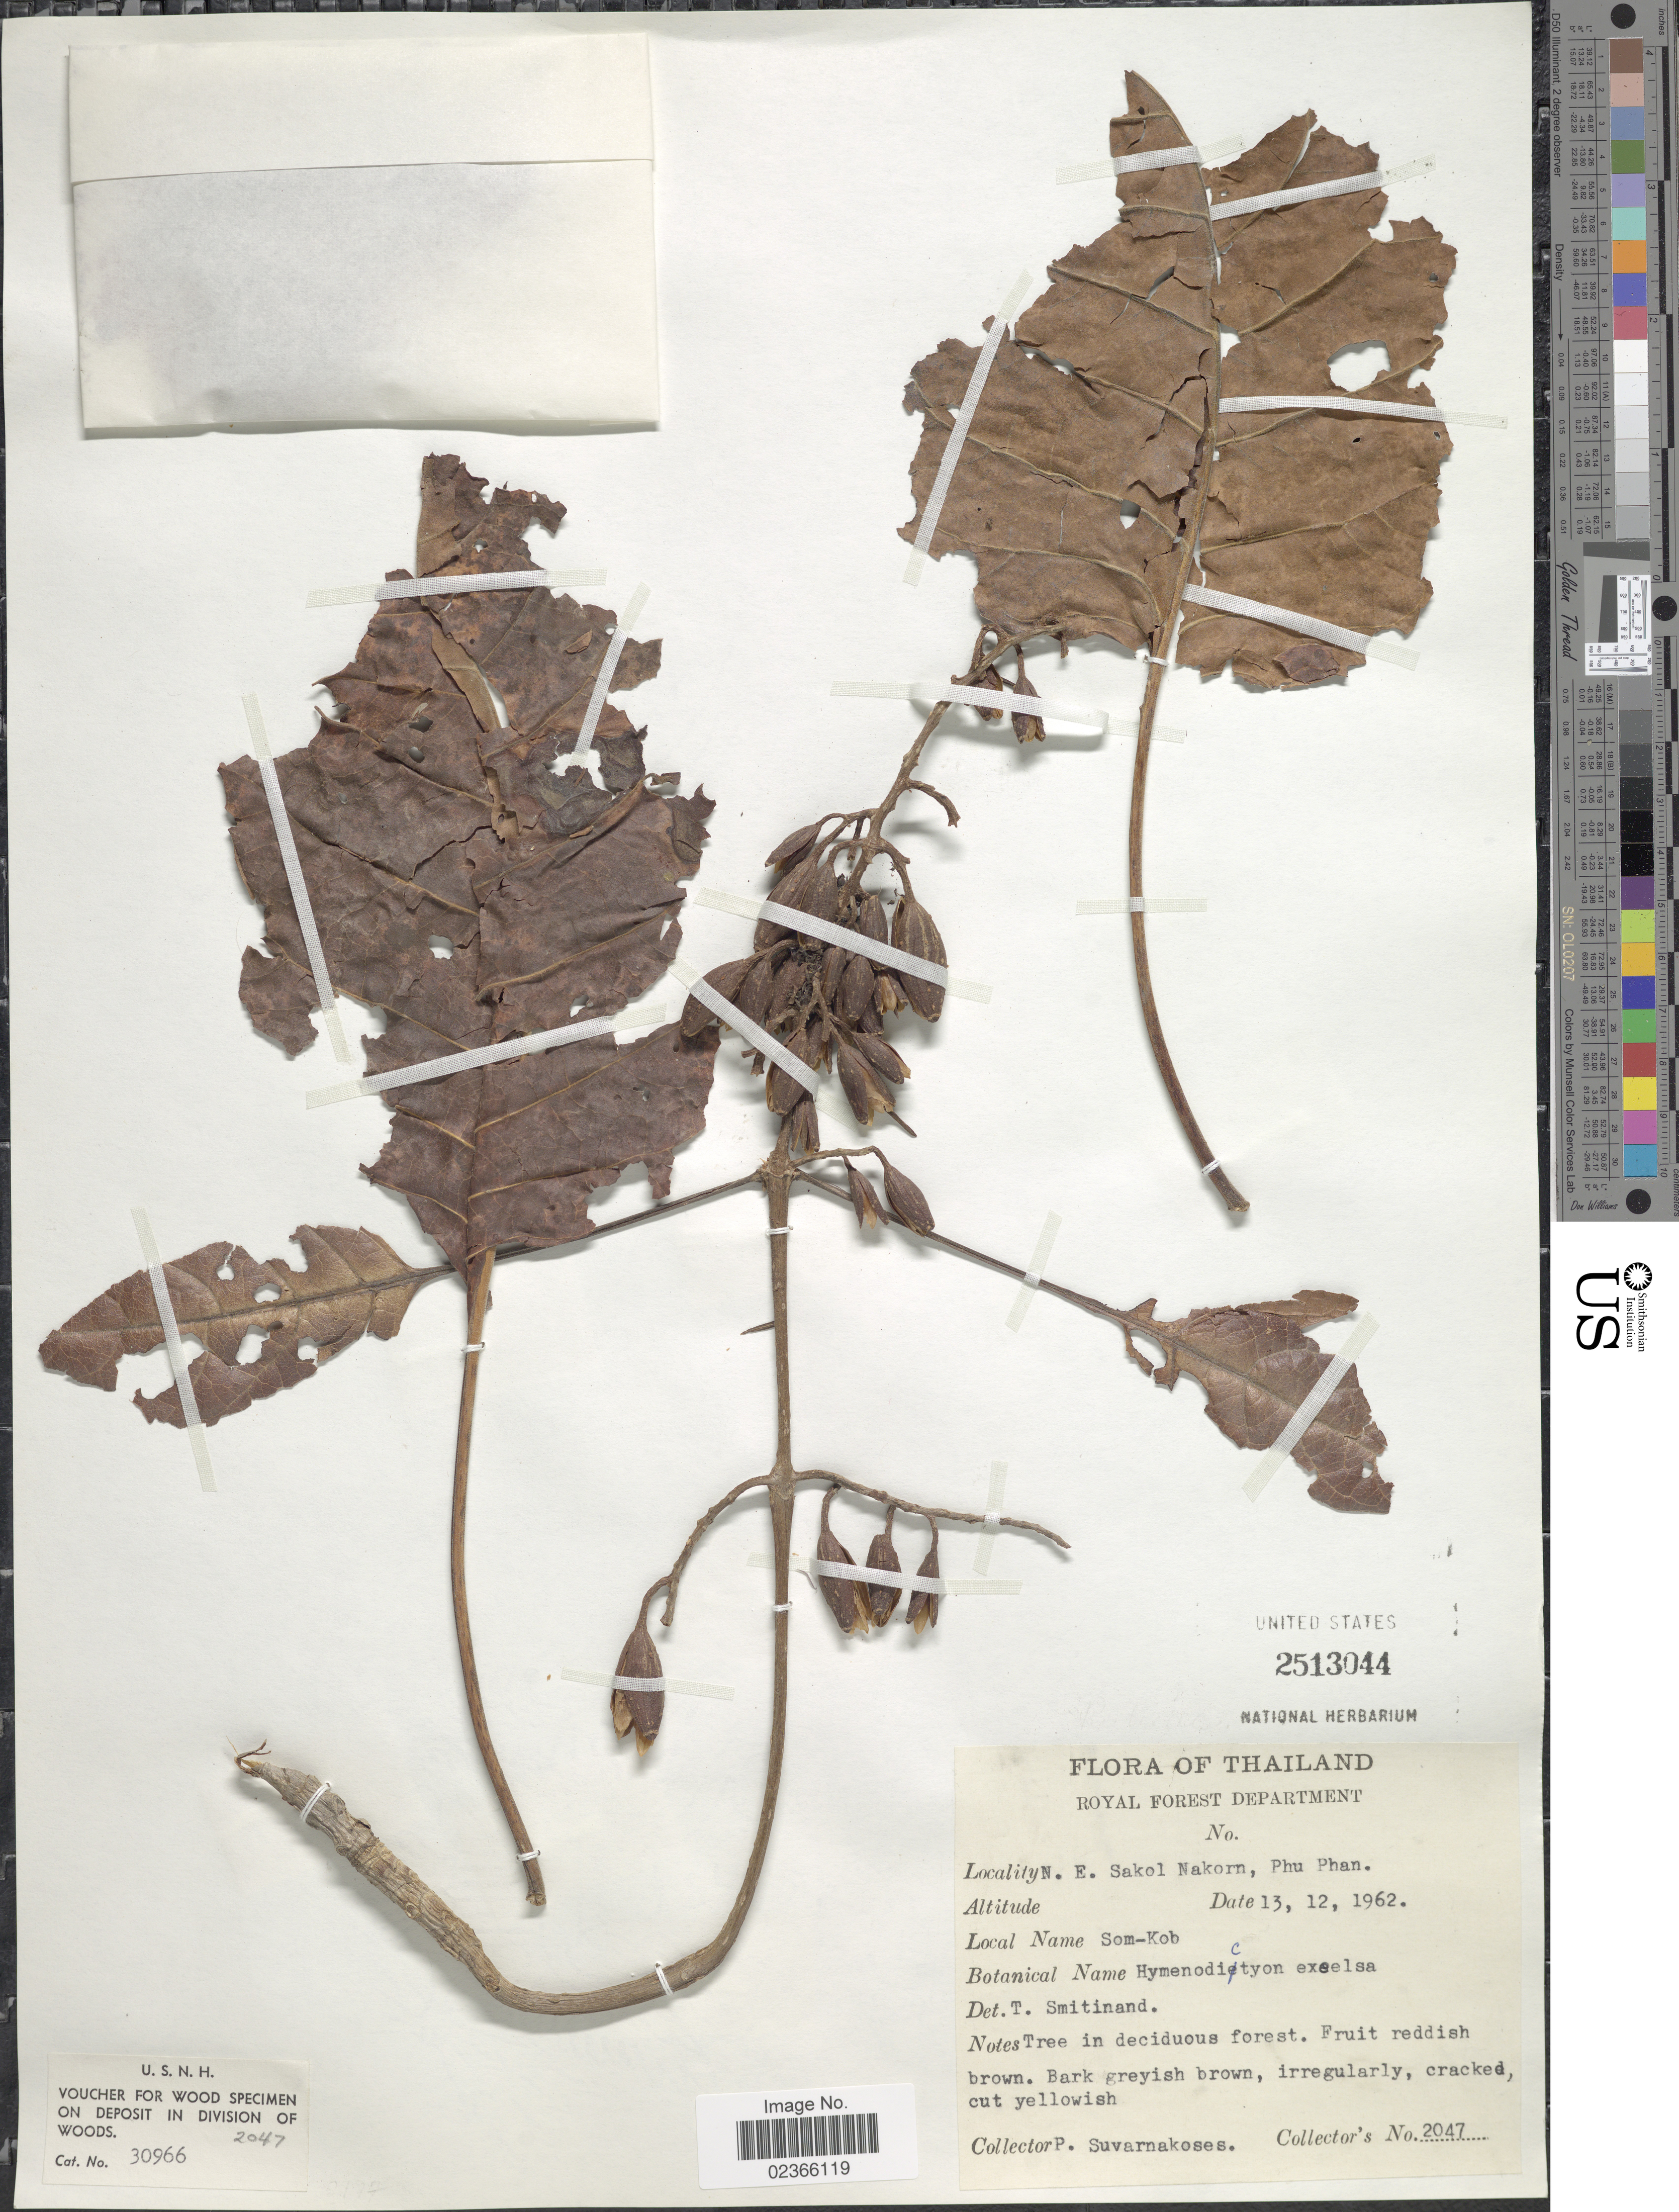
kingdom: Plantae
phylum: Tracheophyta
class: Magnoliopsida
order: Gentianales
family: Rubiaceae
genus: Hymenodictyon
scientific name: Hymenodictyon excelsum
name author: (Roxb.) Wall.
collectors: P. Suvarnakoses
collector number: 2047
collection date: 1962-12-13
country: Thailand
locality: Thailand, N.E. Sakol Nakorn, Phu Phan.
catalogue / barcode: US 2513044